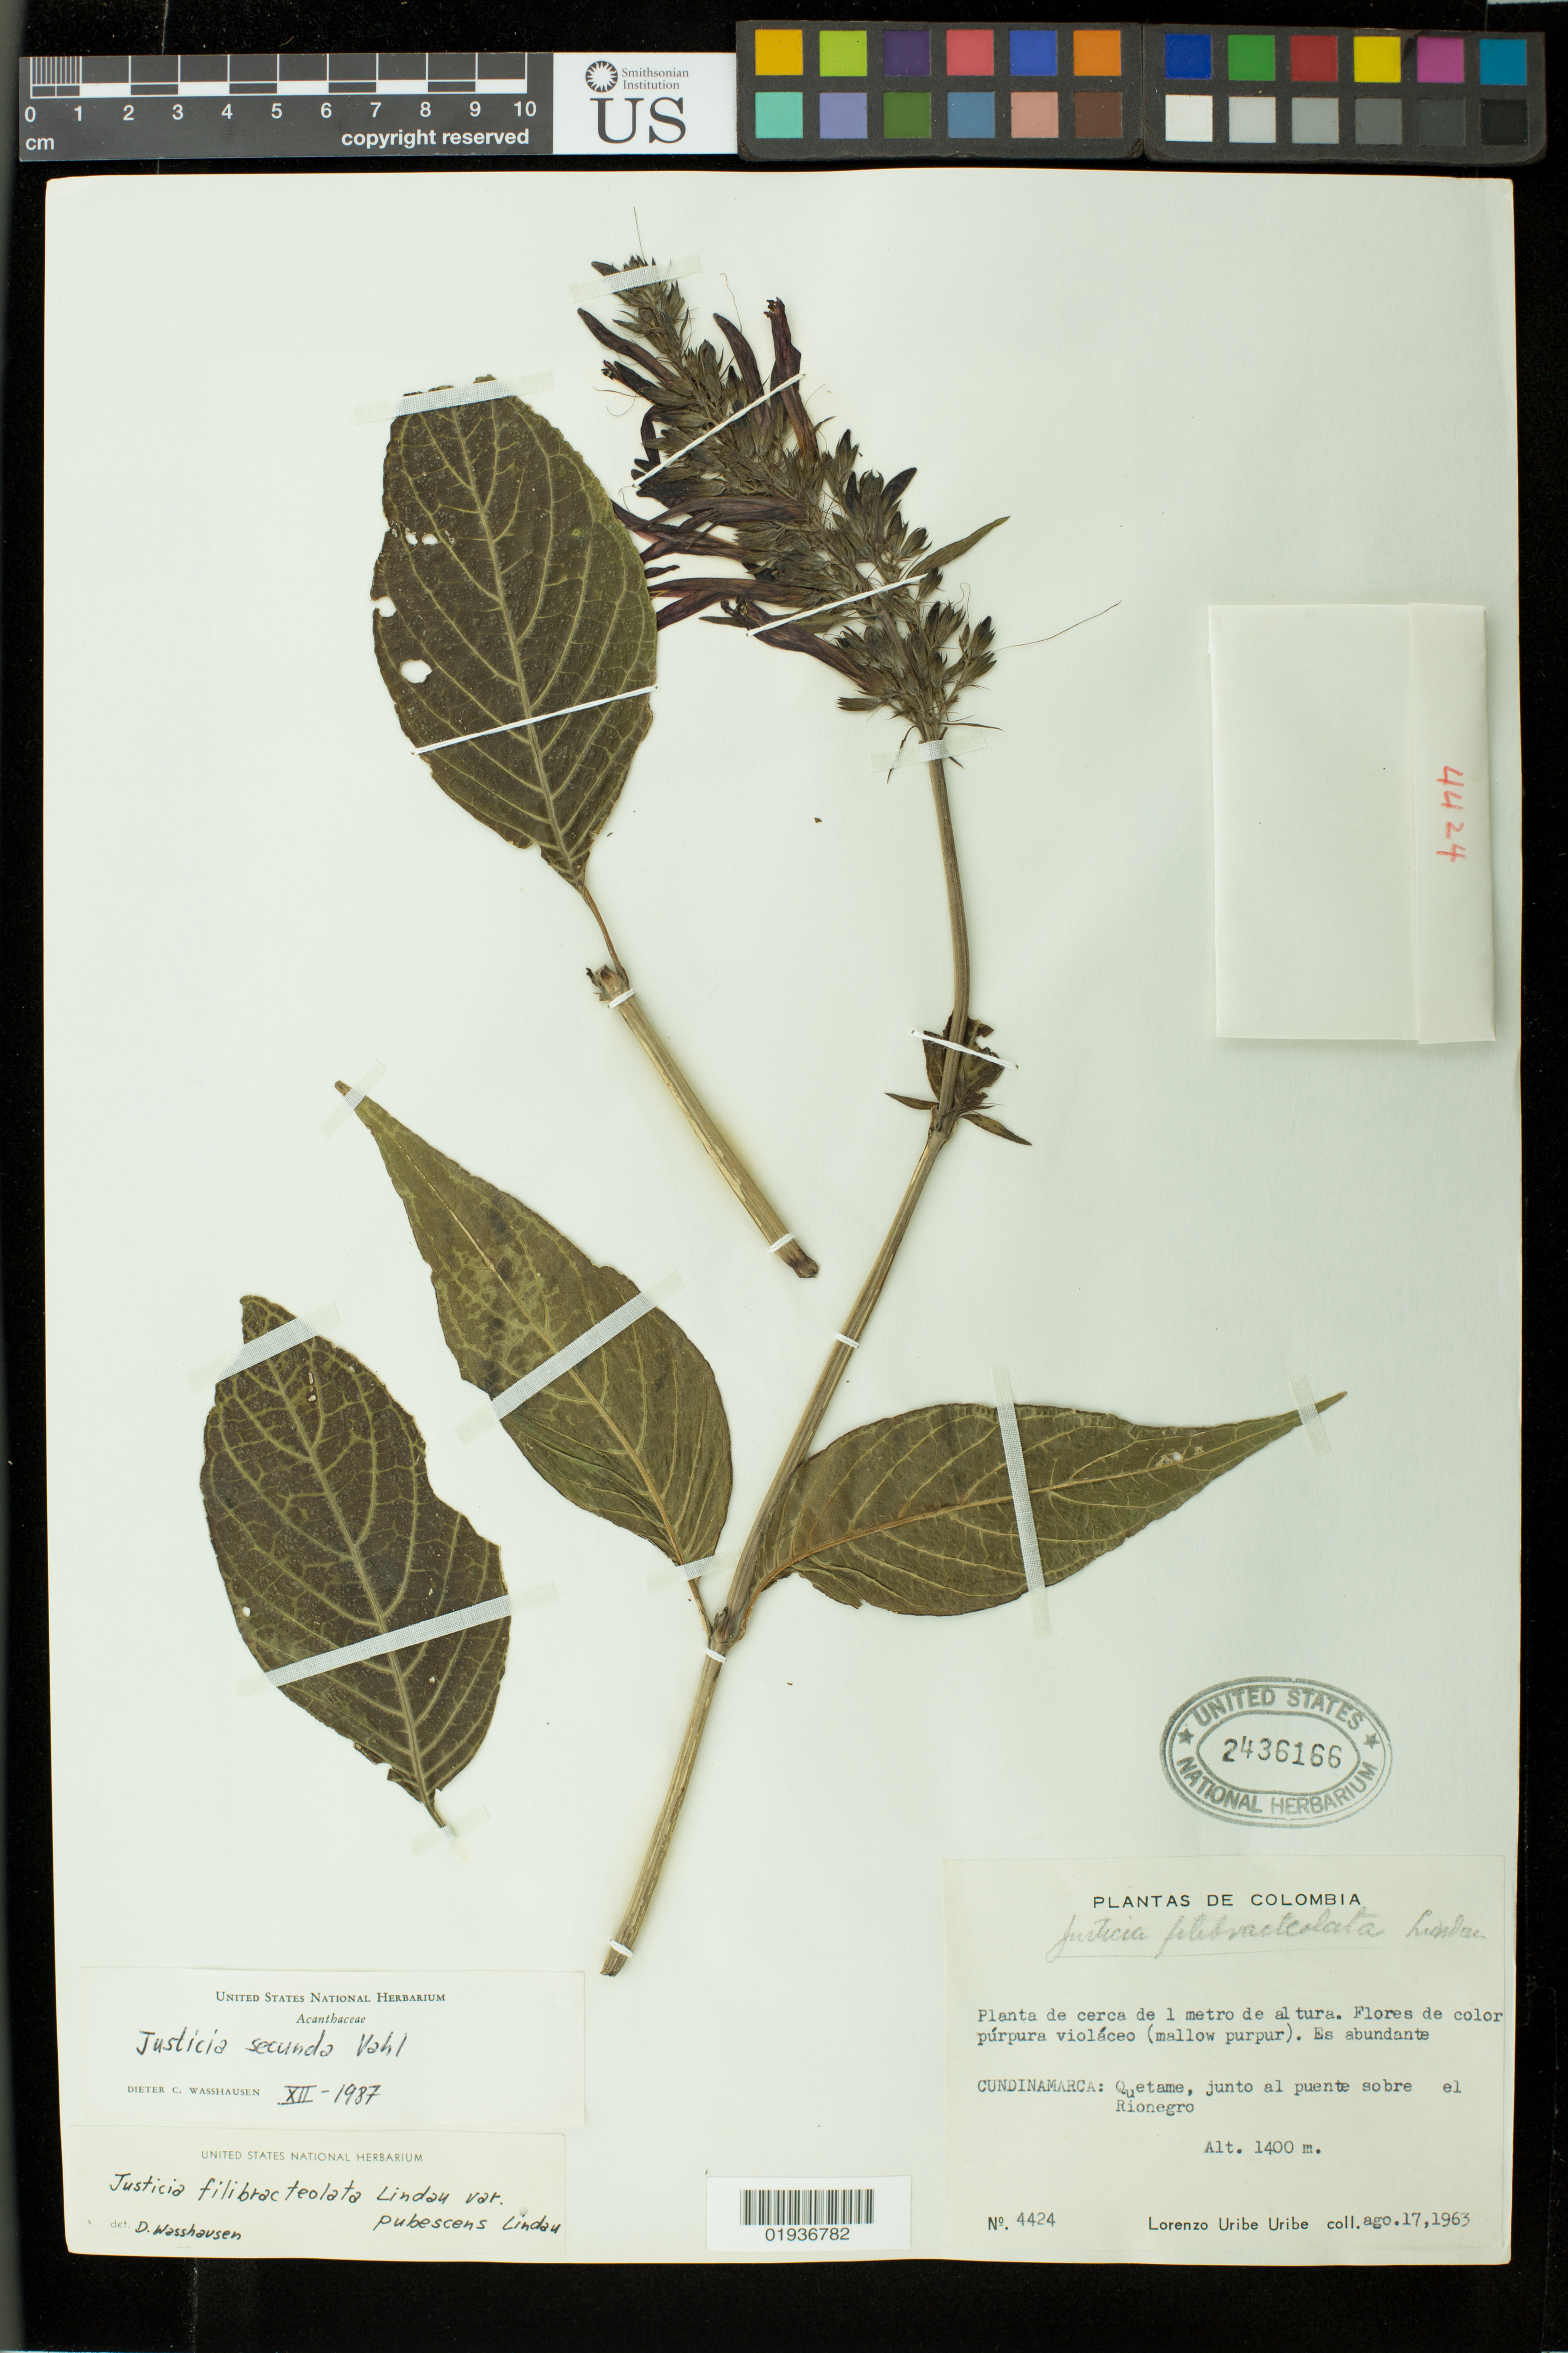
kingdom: Plantae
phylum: Tracheophyta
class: Magnoliopsida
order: Lamiales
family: Acanthaceae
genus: Justicia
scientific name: Justicia secunda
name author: Vahl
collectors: L. Uribe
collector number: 4424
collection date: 1963-08-17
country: Colombia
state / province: Cundinamarca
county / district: Quetame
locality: Rionegro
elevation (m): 1400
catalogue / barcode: US 2436166